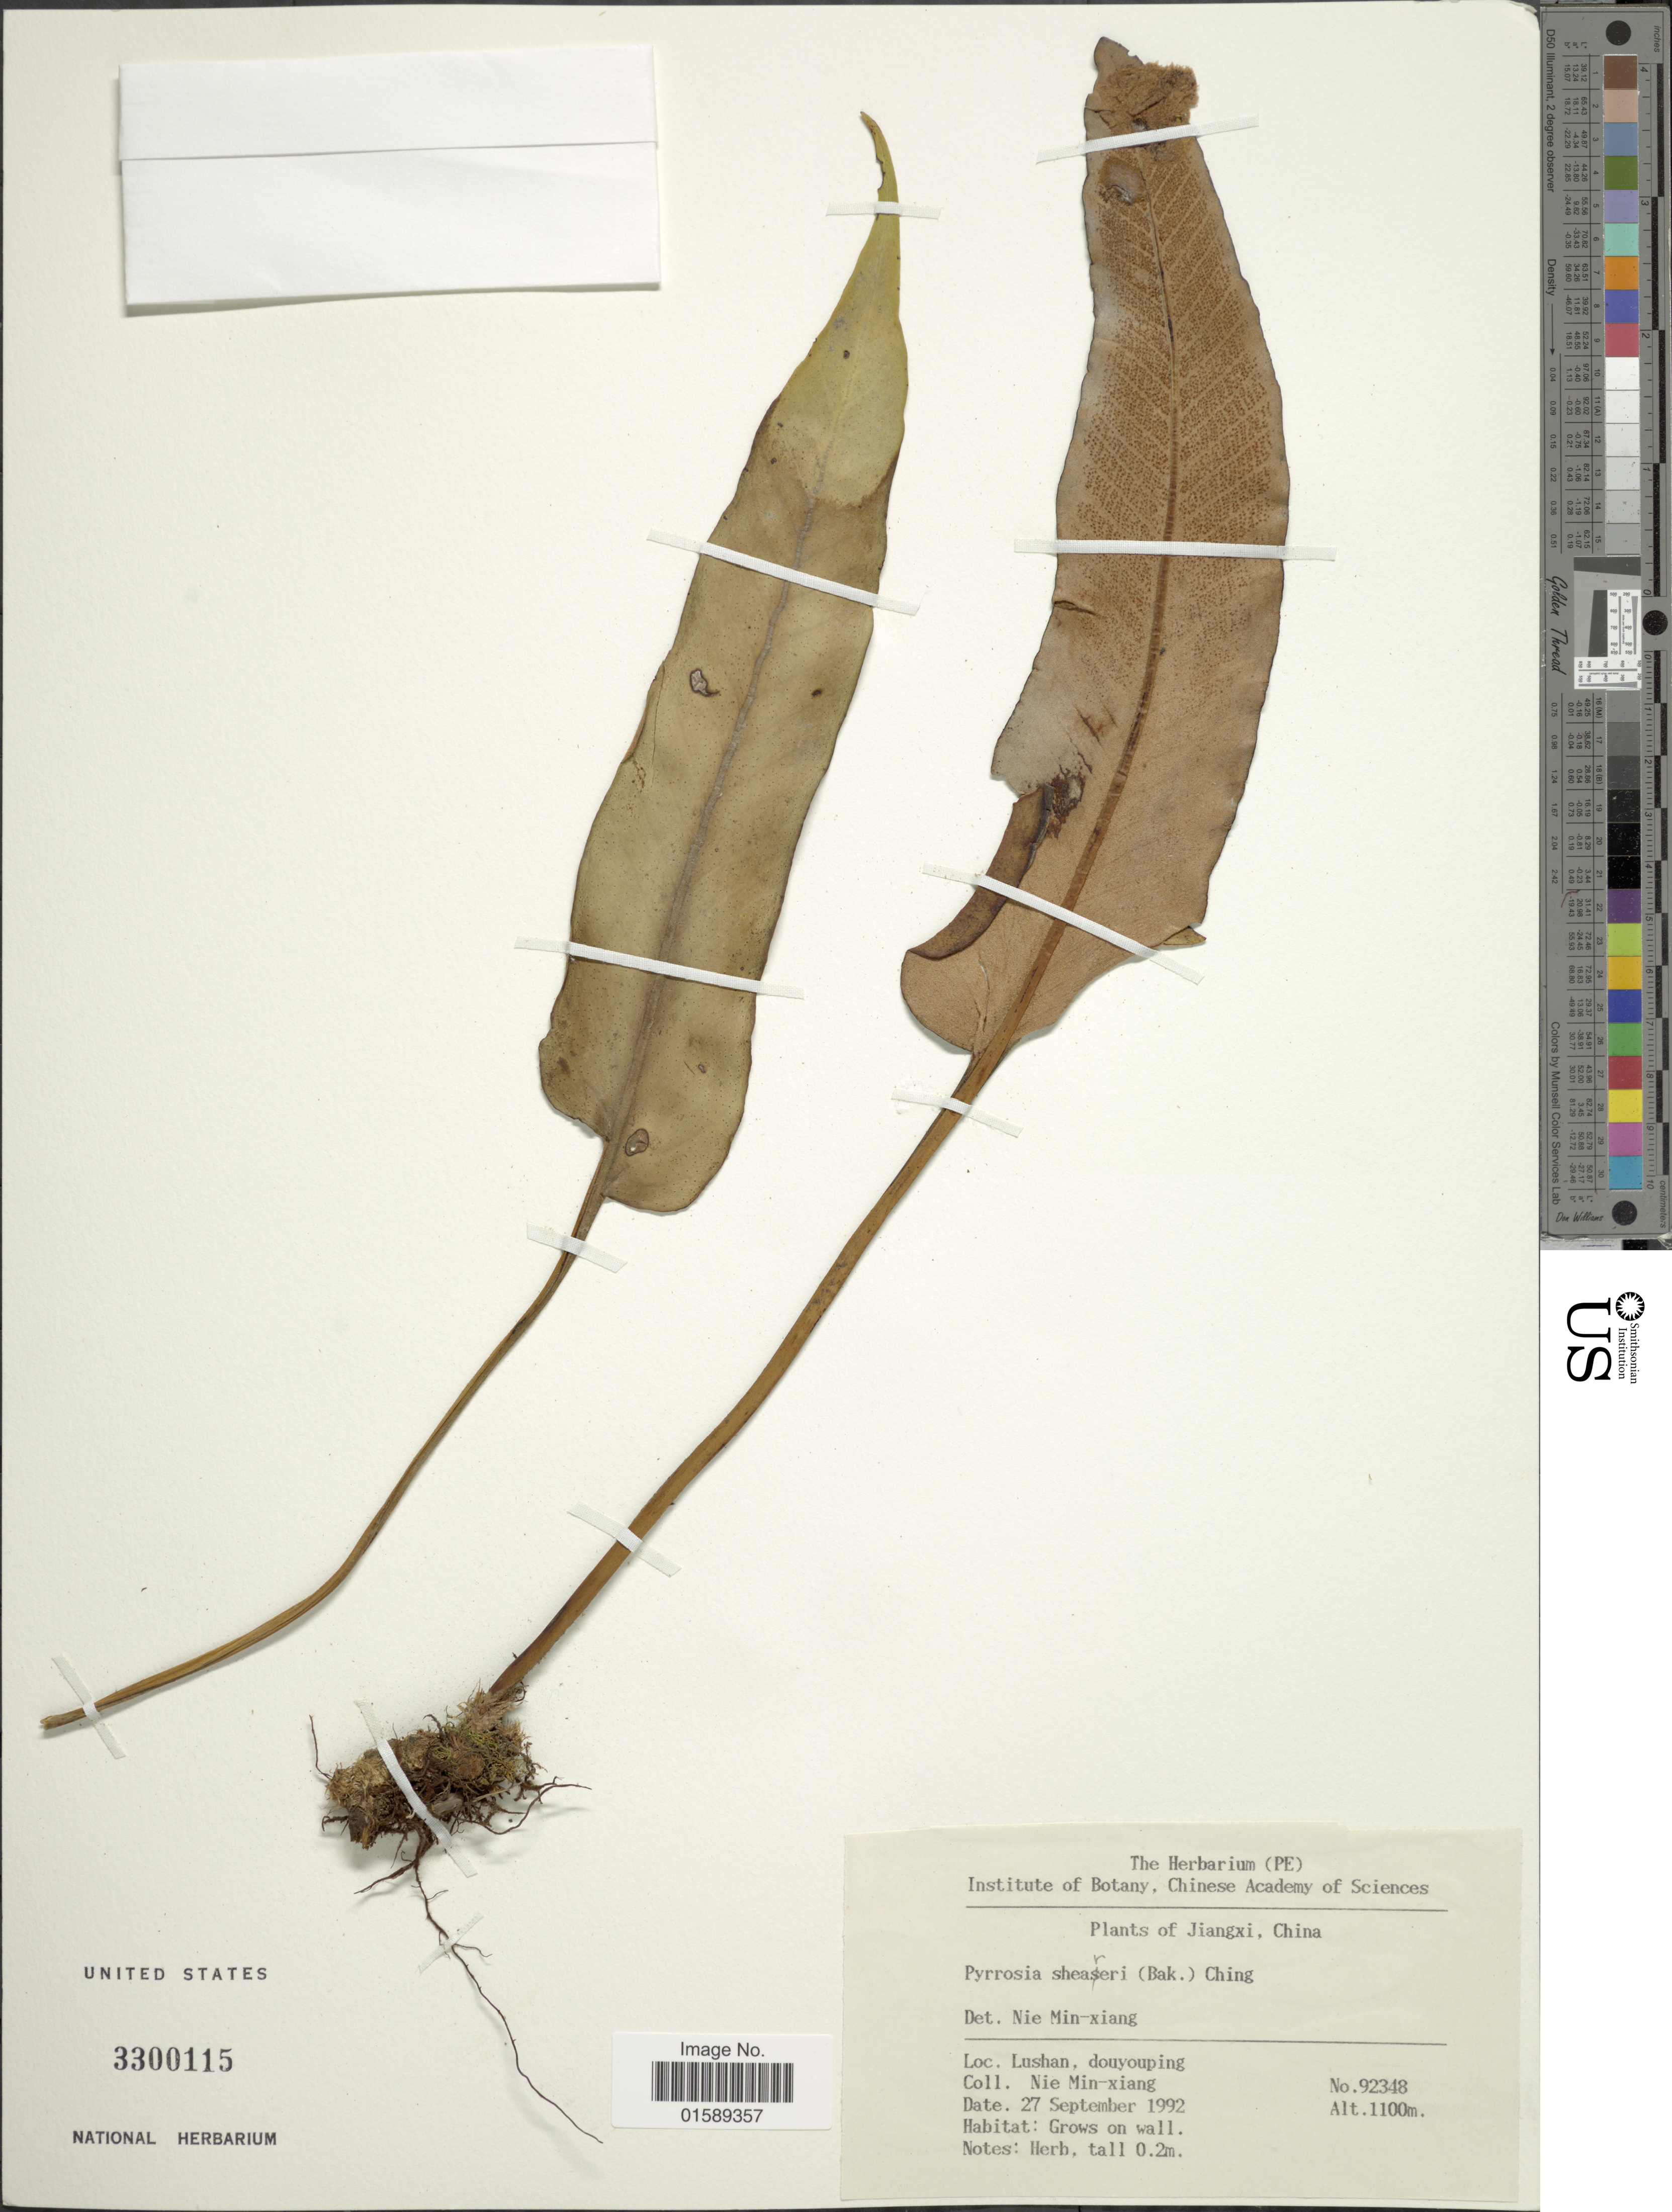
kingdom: Plantae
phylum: Tracheophyta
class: Polypodiopsida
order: Polypodiales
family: Polypodiaceae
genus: Pyrrosia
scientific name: Pyrrosia sheareri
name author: (Baker) Ching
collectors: M. Nie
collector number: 92348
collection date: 1992-09-27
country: China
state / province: Jiangxi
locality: Jiangxi, China. Lushan, douyouping.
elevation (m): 1100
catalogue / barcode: US 3300115